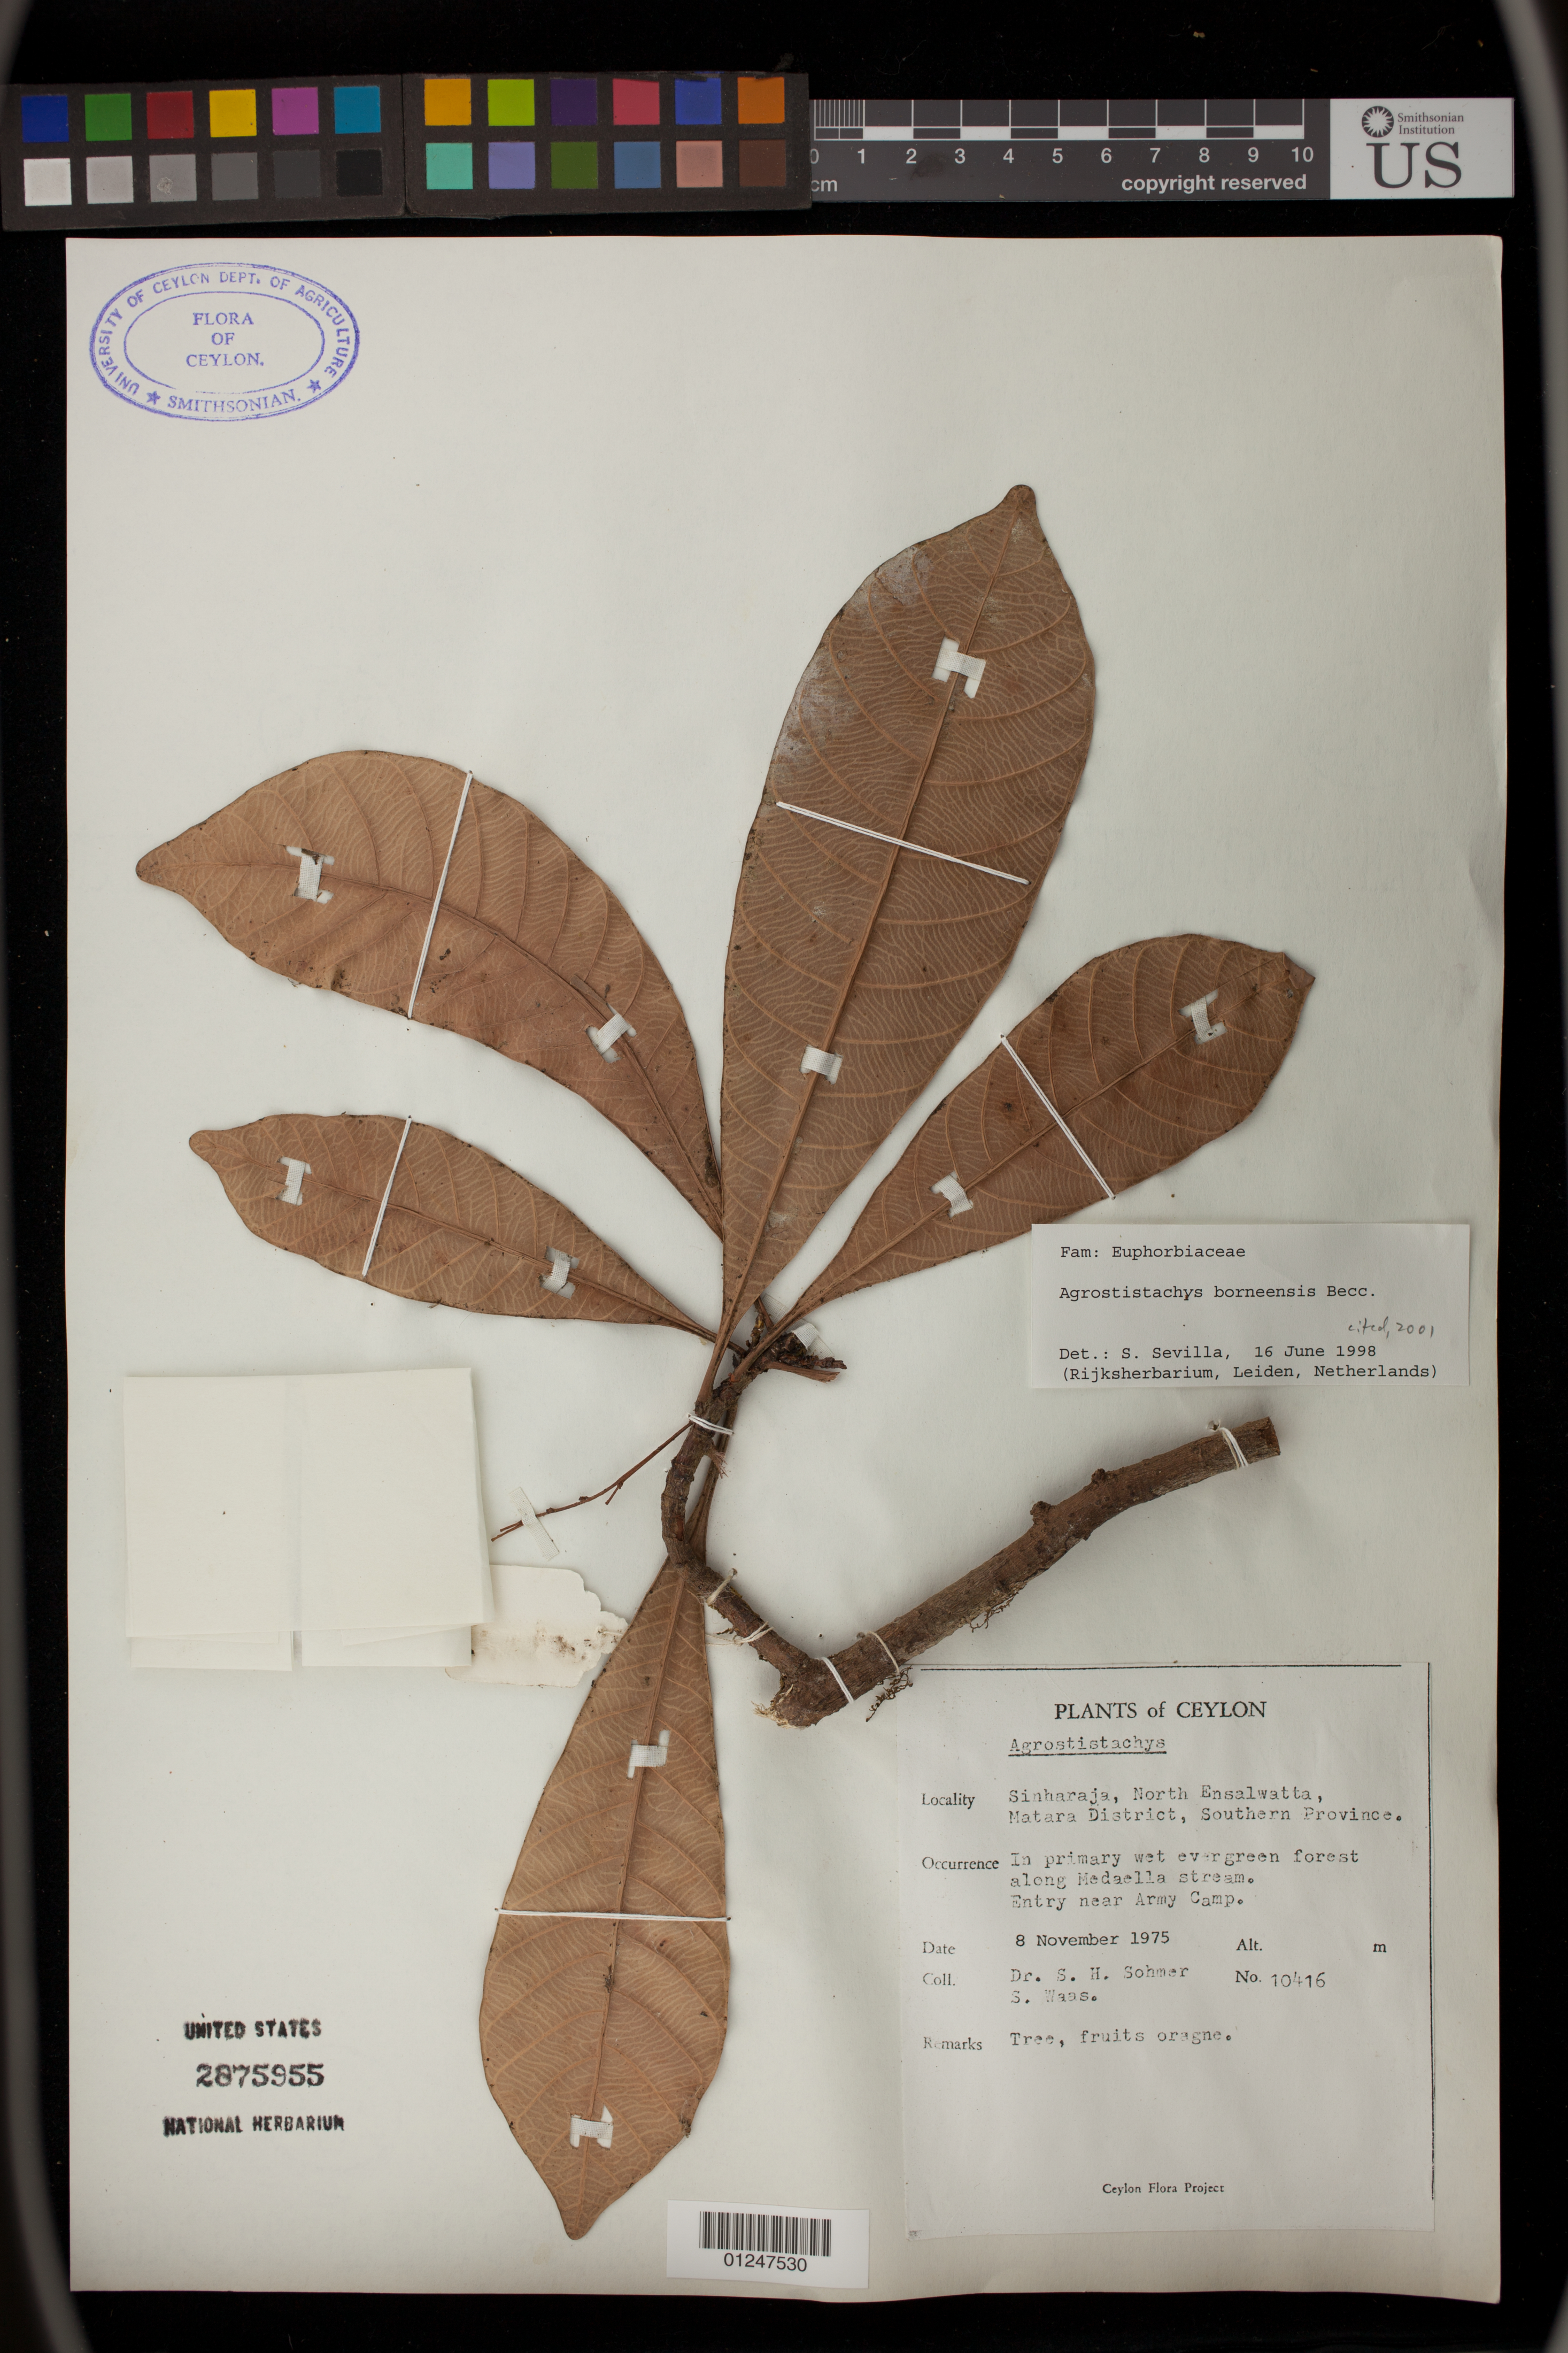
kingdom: Plantae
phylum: Tracheophyta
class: Magnoliopsida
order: Malpighiales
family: Euphorbiaceae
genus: Agrostistachys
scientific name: Agrostistachys borneensis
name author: Becc.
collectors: S. H. Sohmer & S. Waas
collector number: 10416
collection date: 1975-11-08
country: Sri Lanka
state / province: Southern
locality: Sinharaja, North Ensalwatta, Matara District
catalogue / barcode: US 2875955